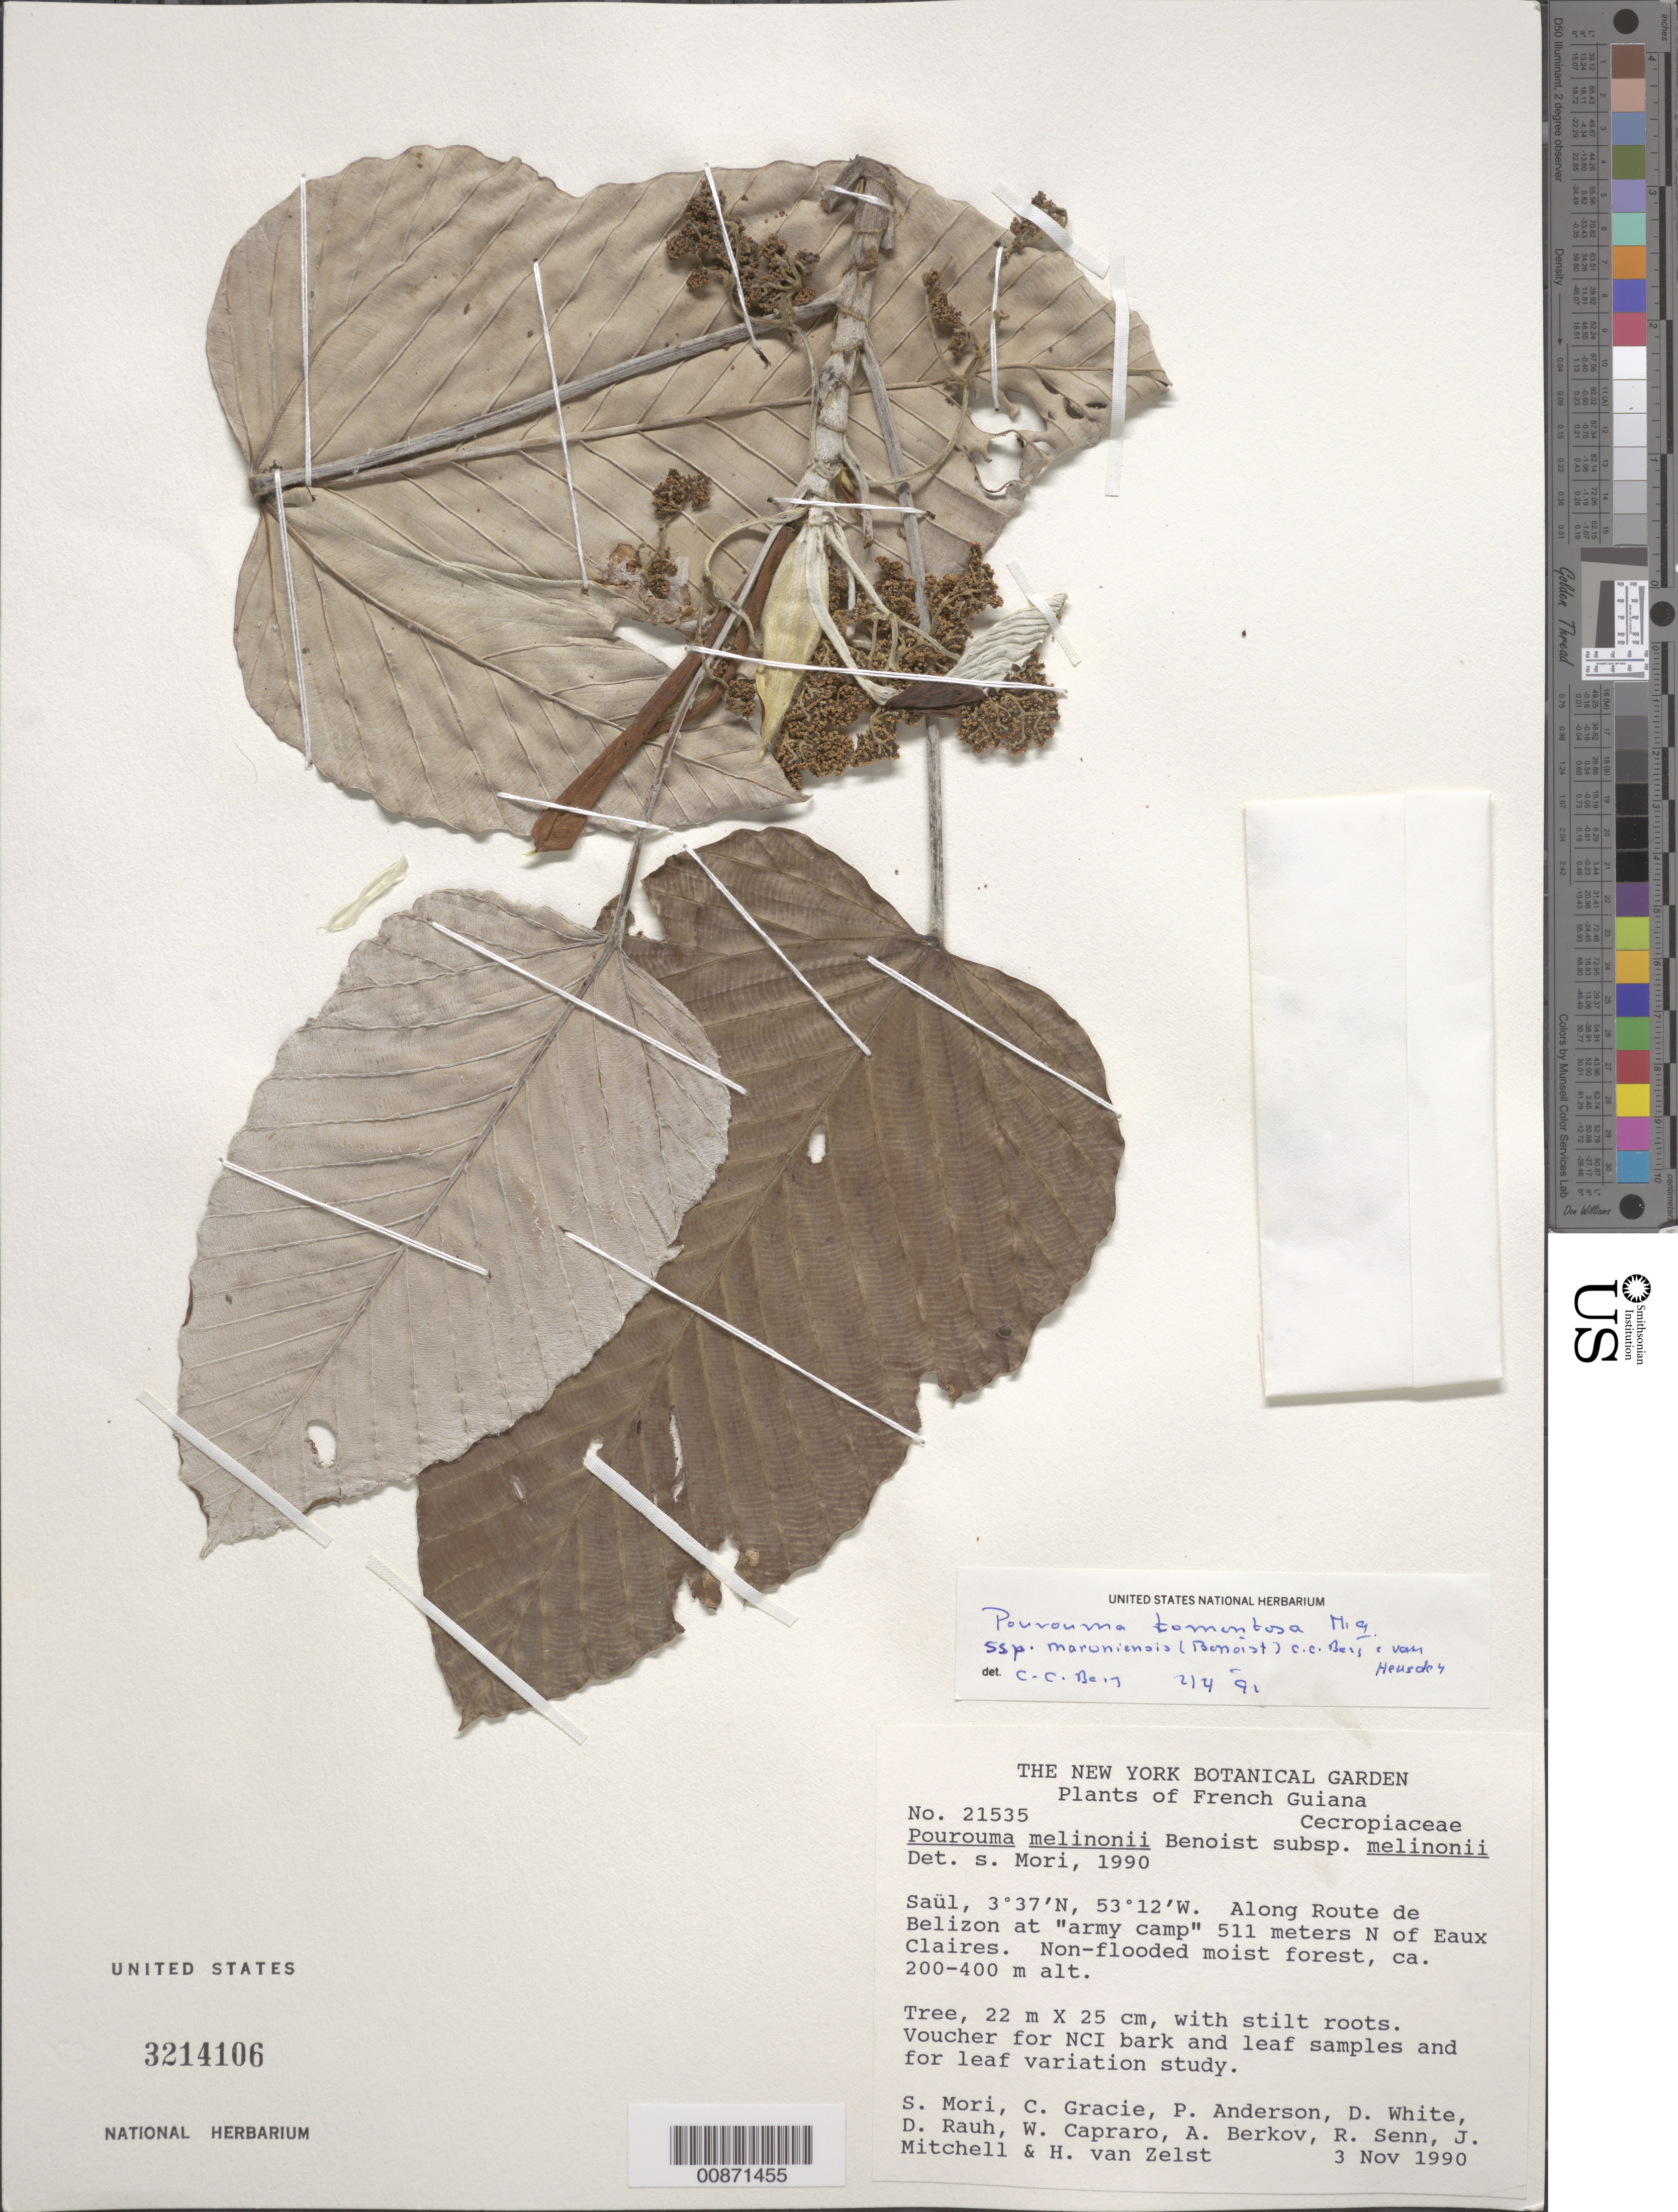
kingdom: Plantae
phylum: Tracheophyta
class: Magnoliopsida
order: Rosales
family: Urticaceae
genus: Pourouma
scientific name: Pourouma tomentosa subsp. maroniensis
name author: (Benoist) C.C. Berg & Heusden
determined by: Berg, C. C.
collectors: S. Mori et al.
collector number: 21535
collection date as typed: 3-Nov-90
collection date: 1990-11-03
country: French Guiana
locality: Saül, Route de Bélizon at "army camp," 511 m N of Eaux Claires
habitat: Non-flooded moist forest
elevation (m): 200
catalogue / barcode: US 3214106